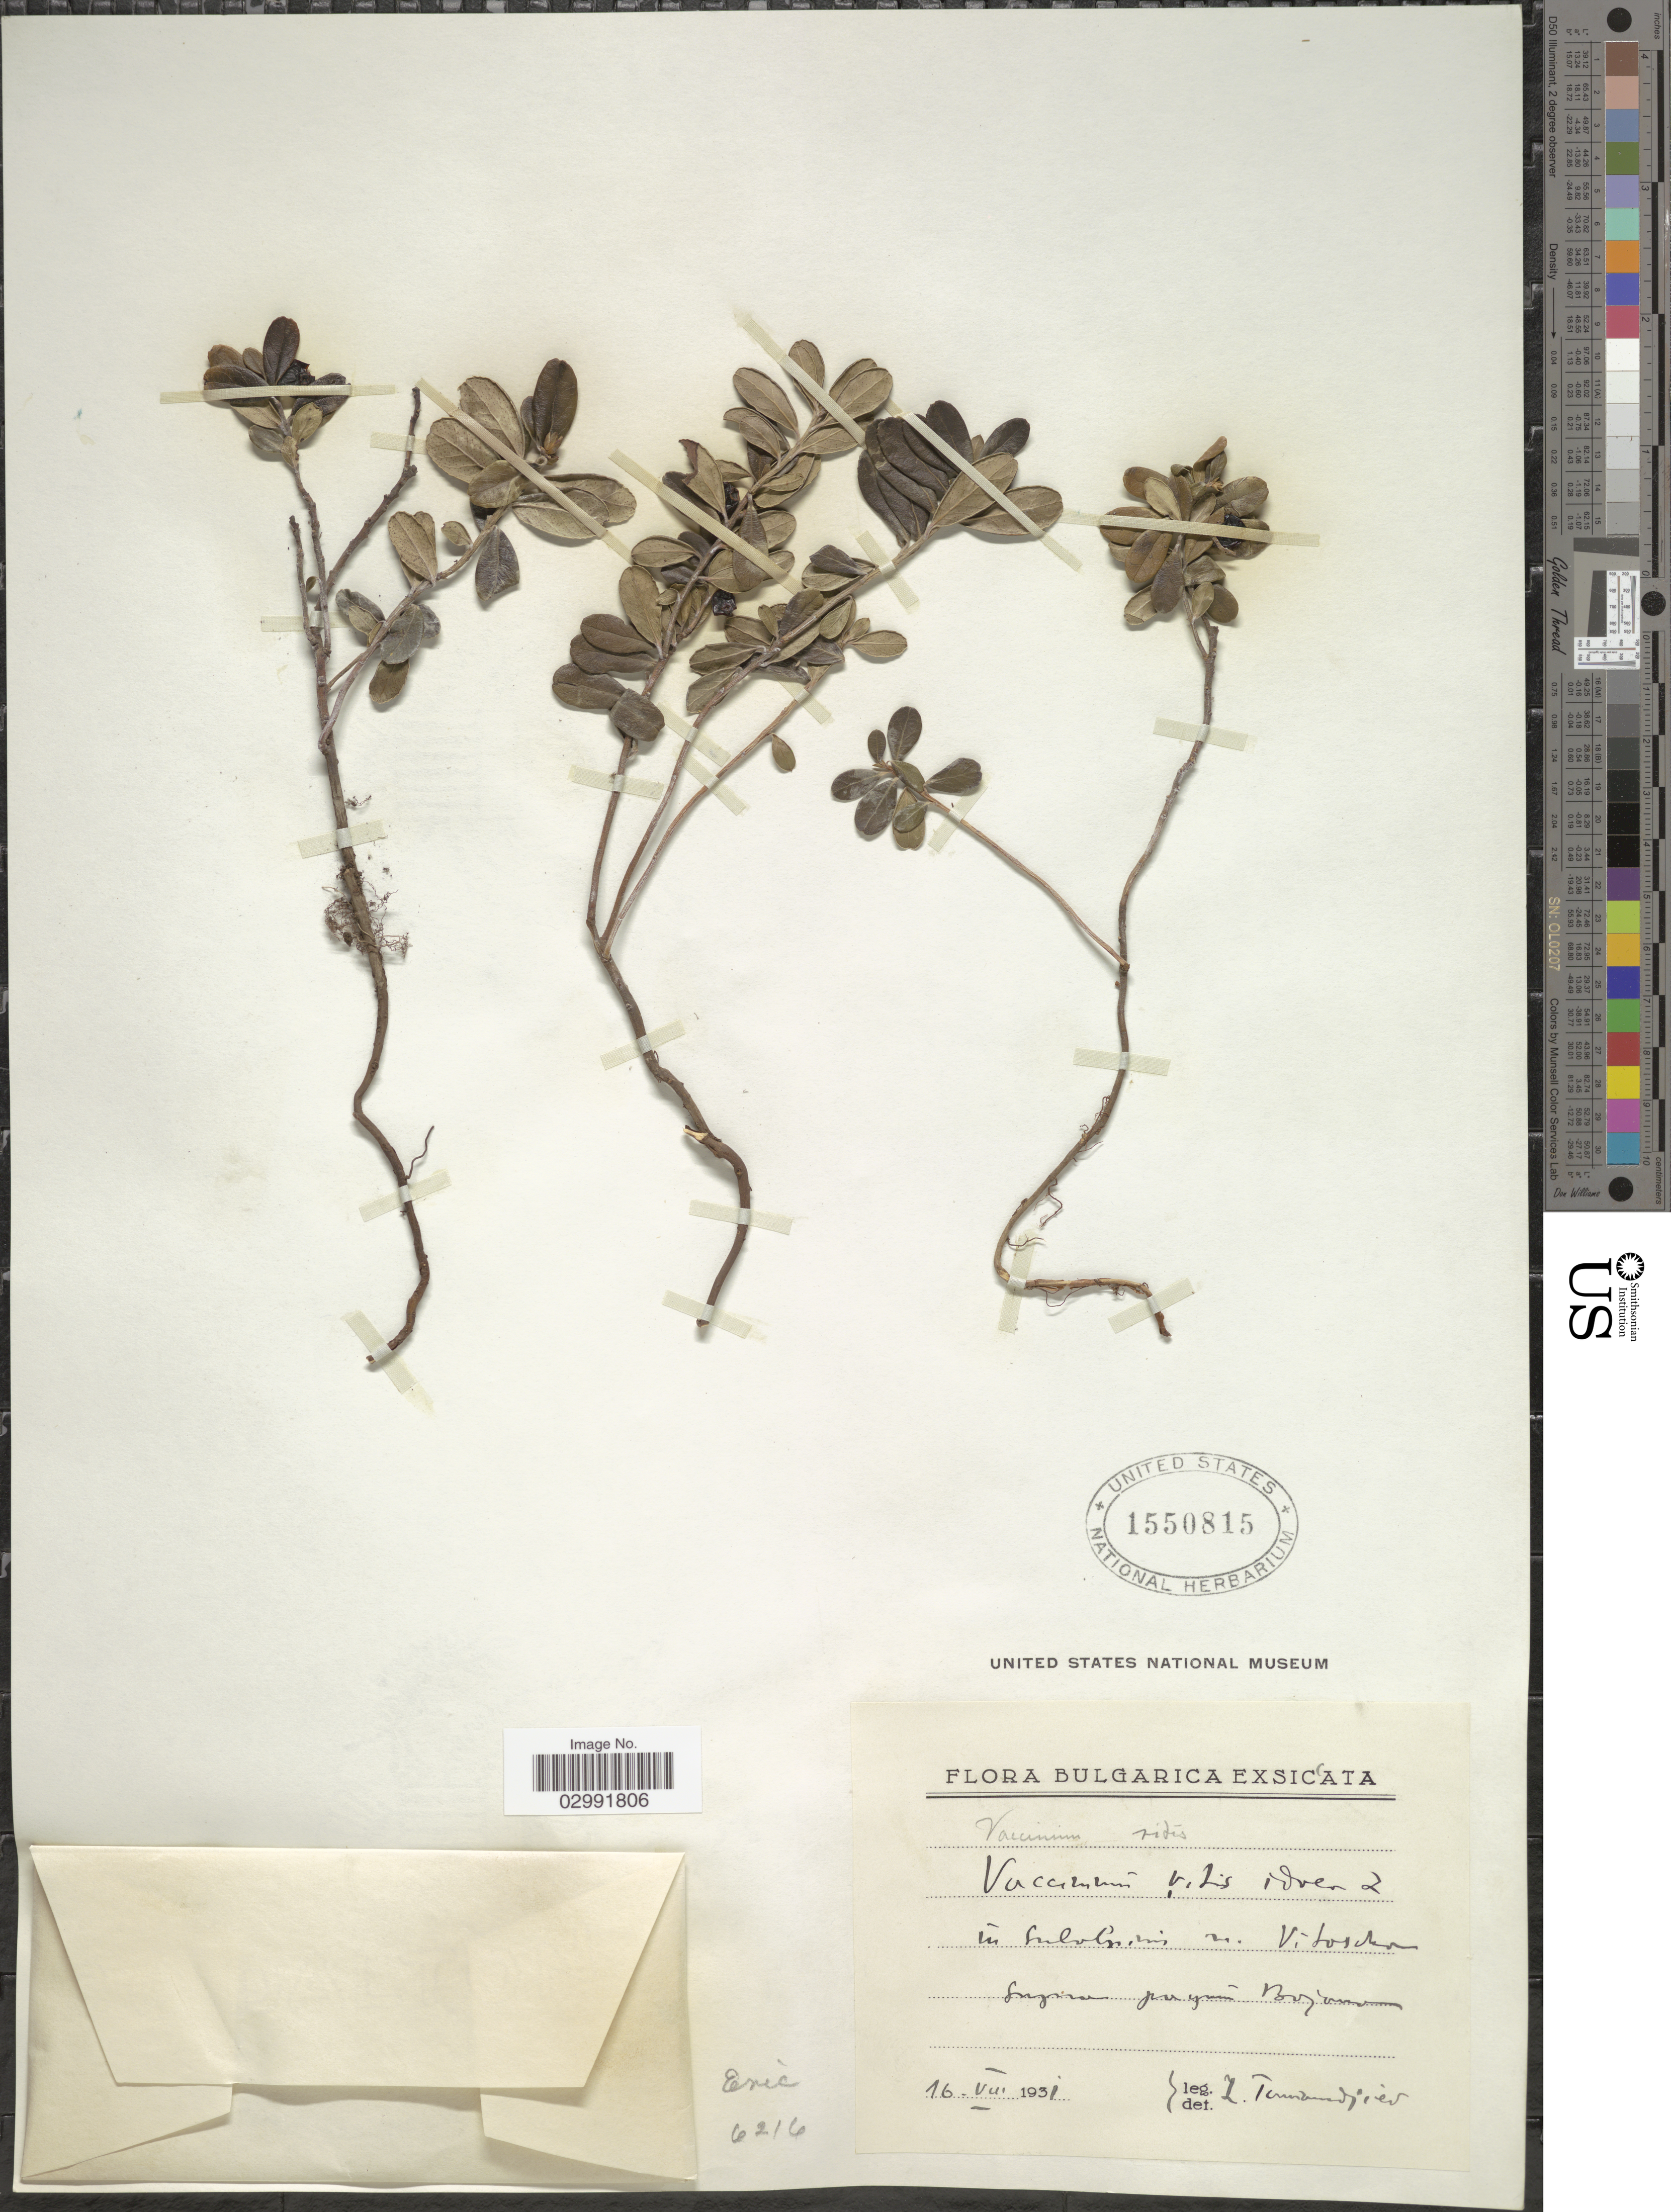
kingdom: Plantae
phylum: Tracheophyta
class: Magnoliopsida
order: Ericales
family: Ericaceae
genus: Vaccinium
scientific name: Vaccinium vitis-idaea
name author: L.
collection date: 1931-08-16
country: Bulgaria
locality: In [illegible text] Vitoscha [illegible text] pagum [illegible text].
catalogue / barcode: US 1550815